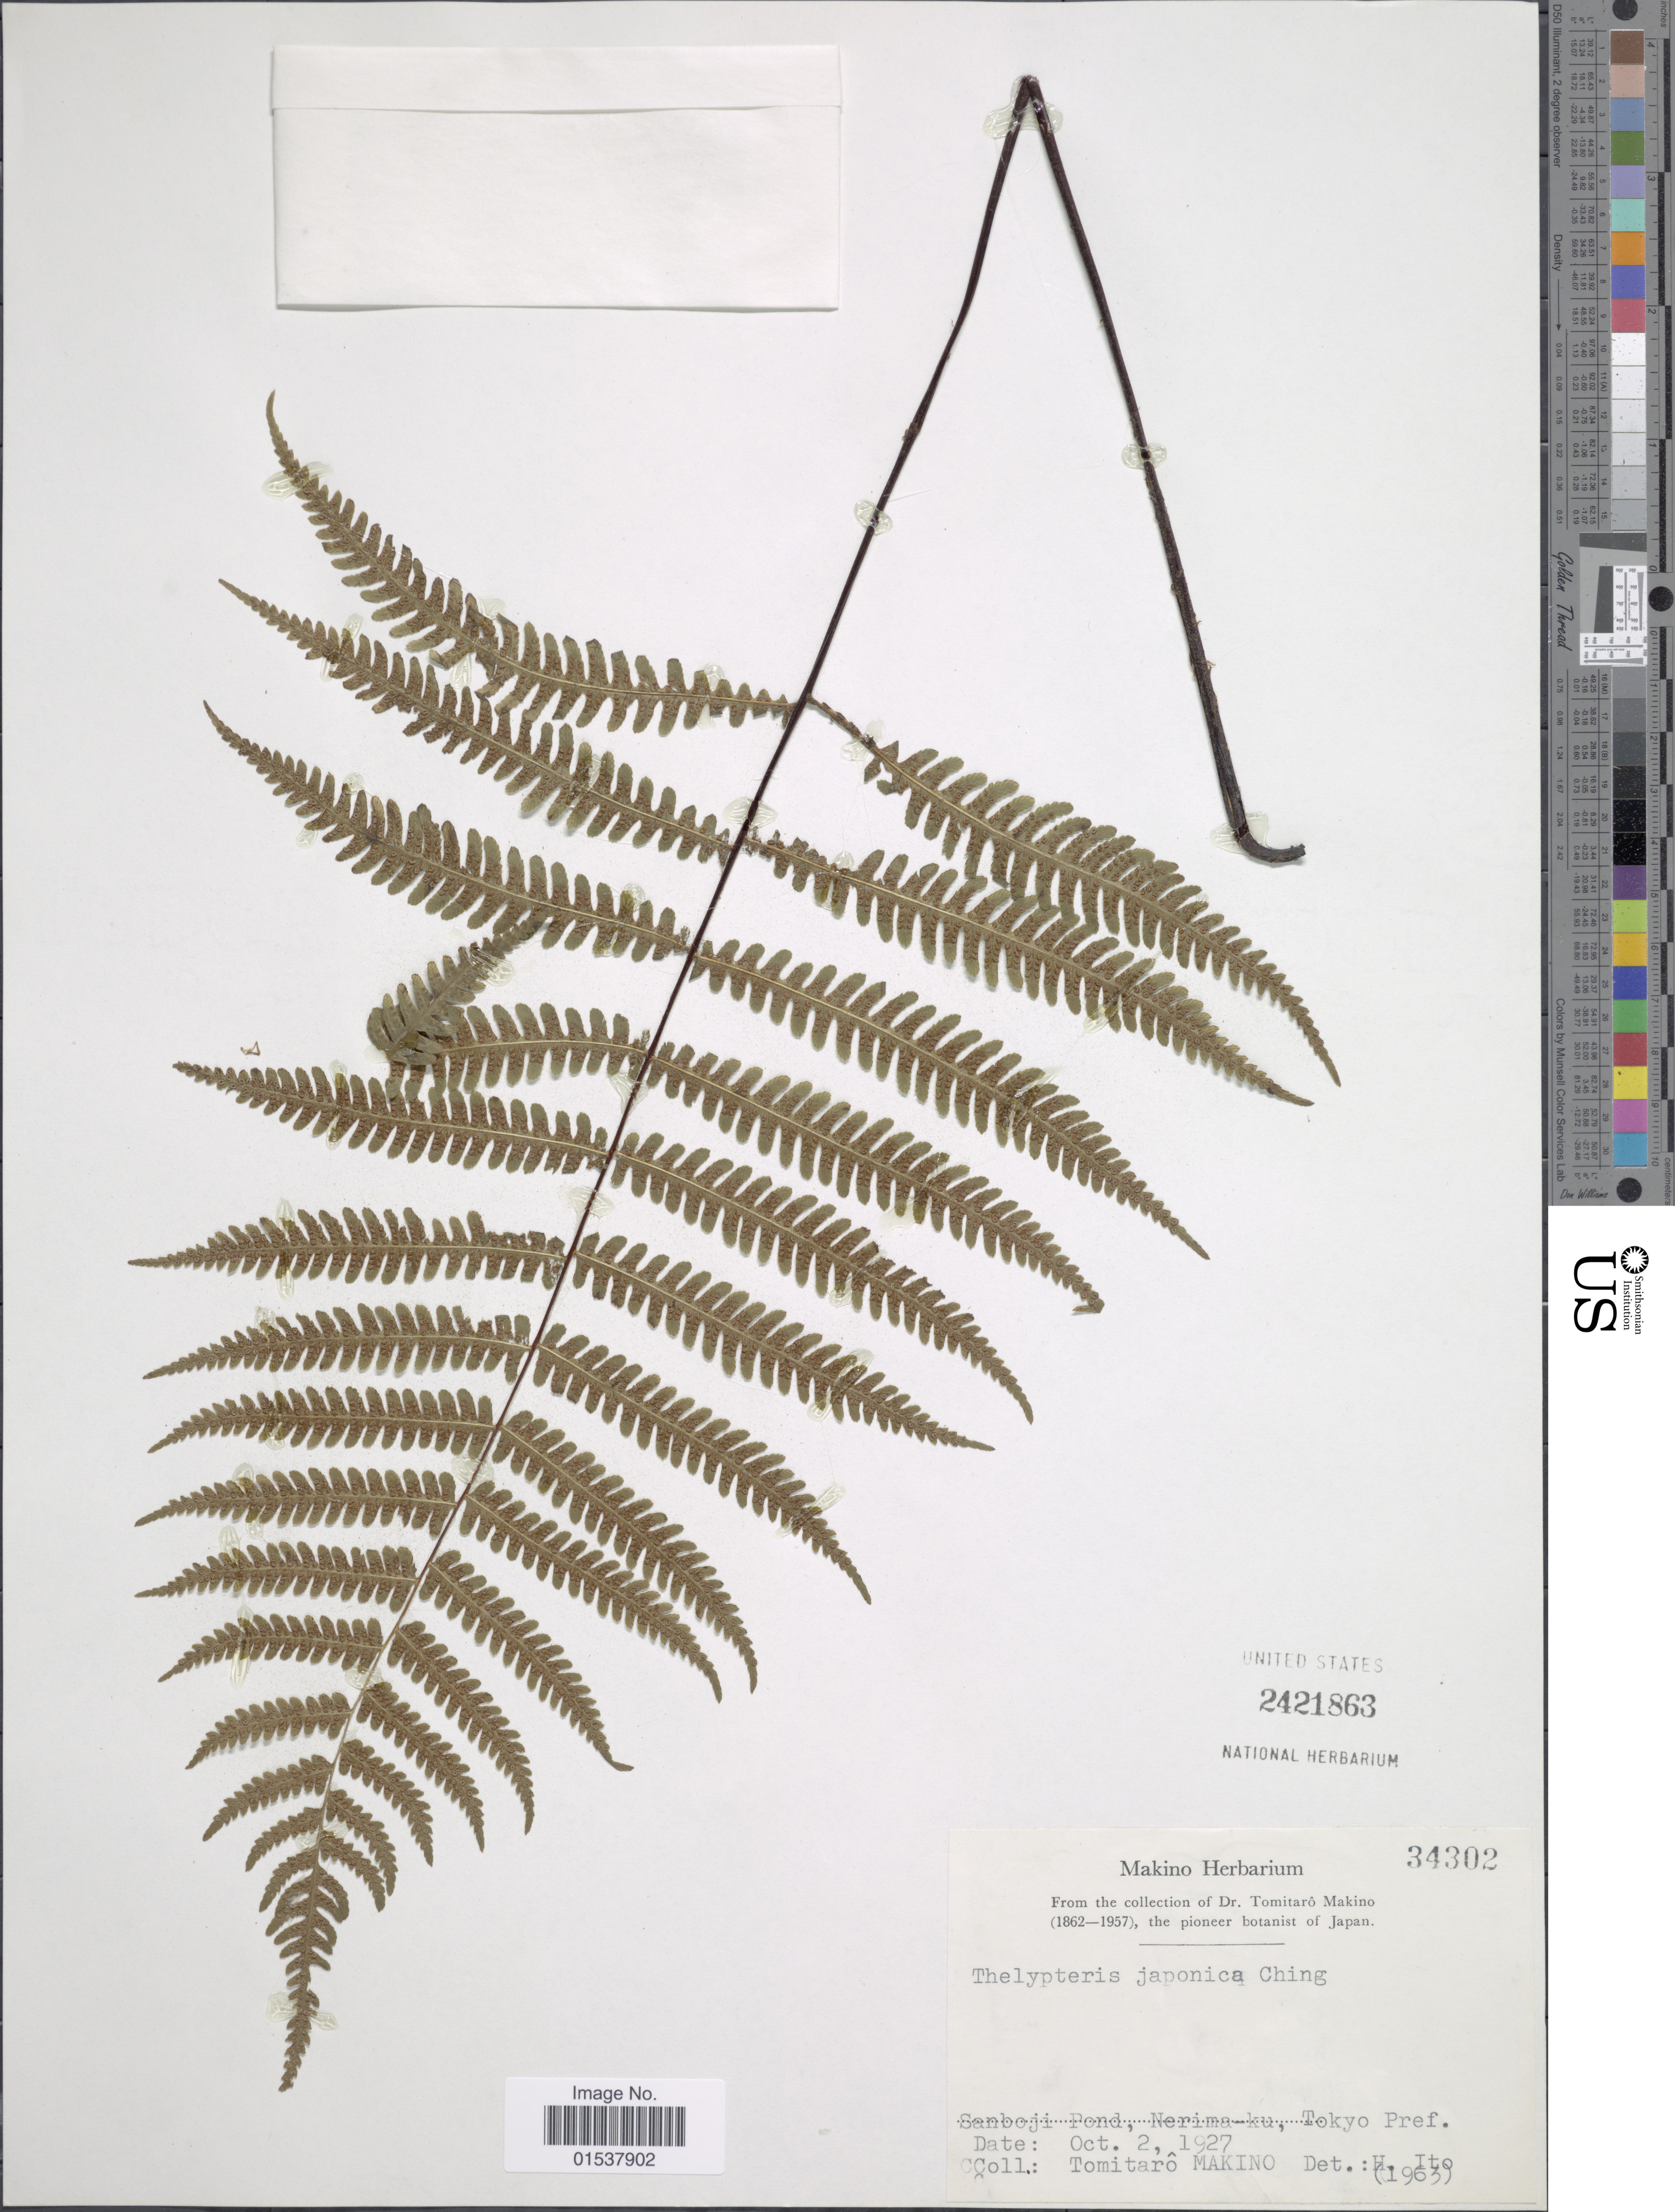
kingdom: Plantae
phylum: Tracheophyta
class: Polypodiopsida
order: Polypodiales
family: Thelypteridaceae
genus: Parathelypteris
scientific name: Parathelypteris japonica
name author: (Baker) Ching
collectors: T. Makino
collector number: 34302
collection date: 1927-10-02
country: Japan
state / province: Tokyo, Federal City of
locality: Sanboji Pond, Nerima-ku, Tokyo Pref.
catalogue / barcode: US 2421863